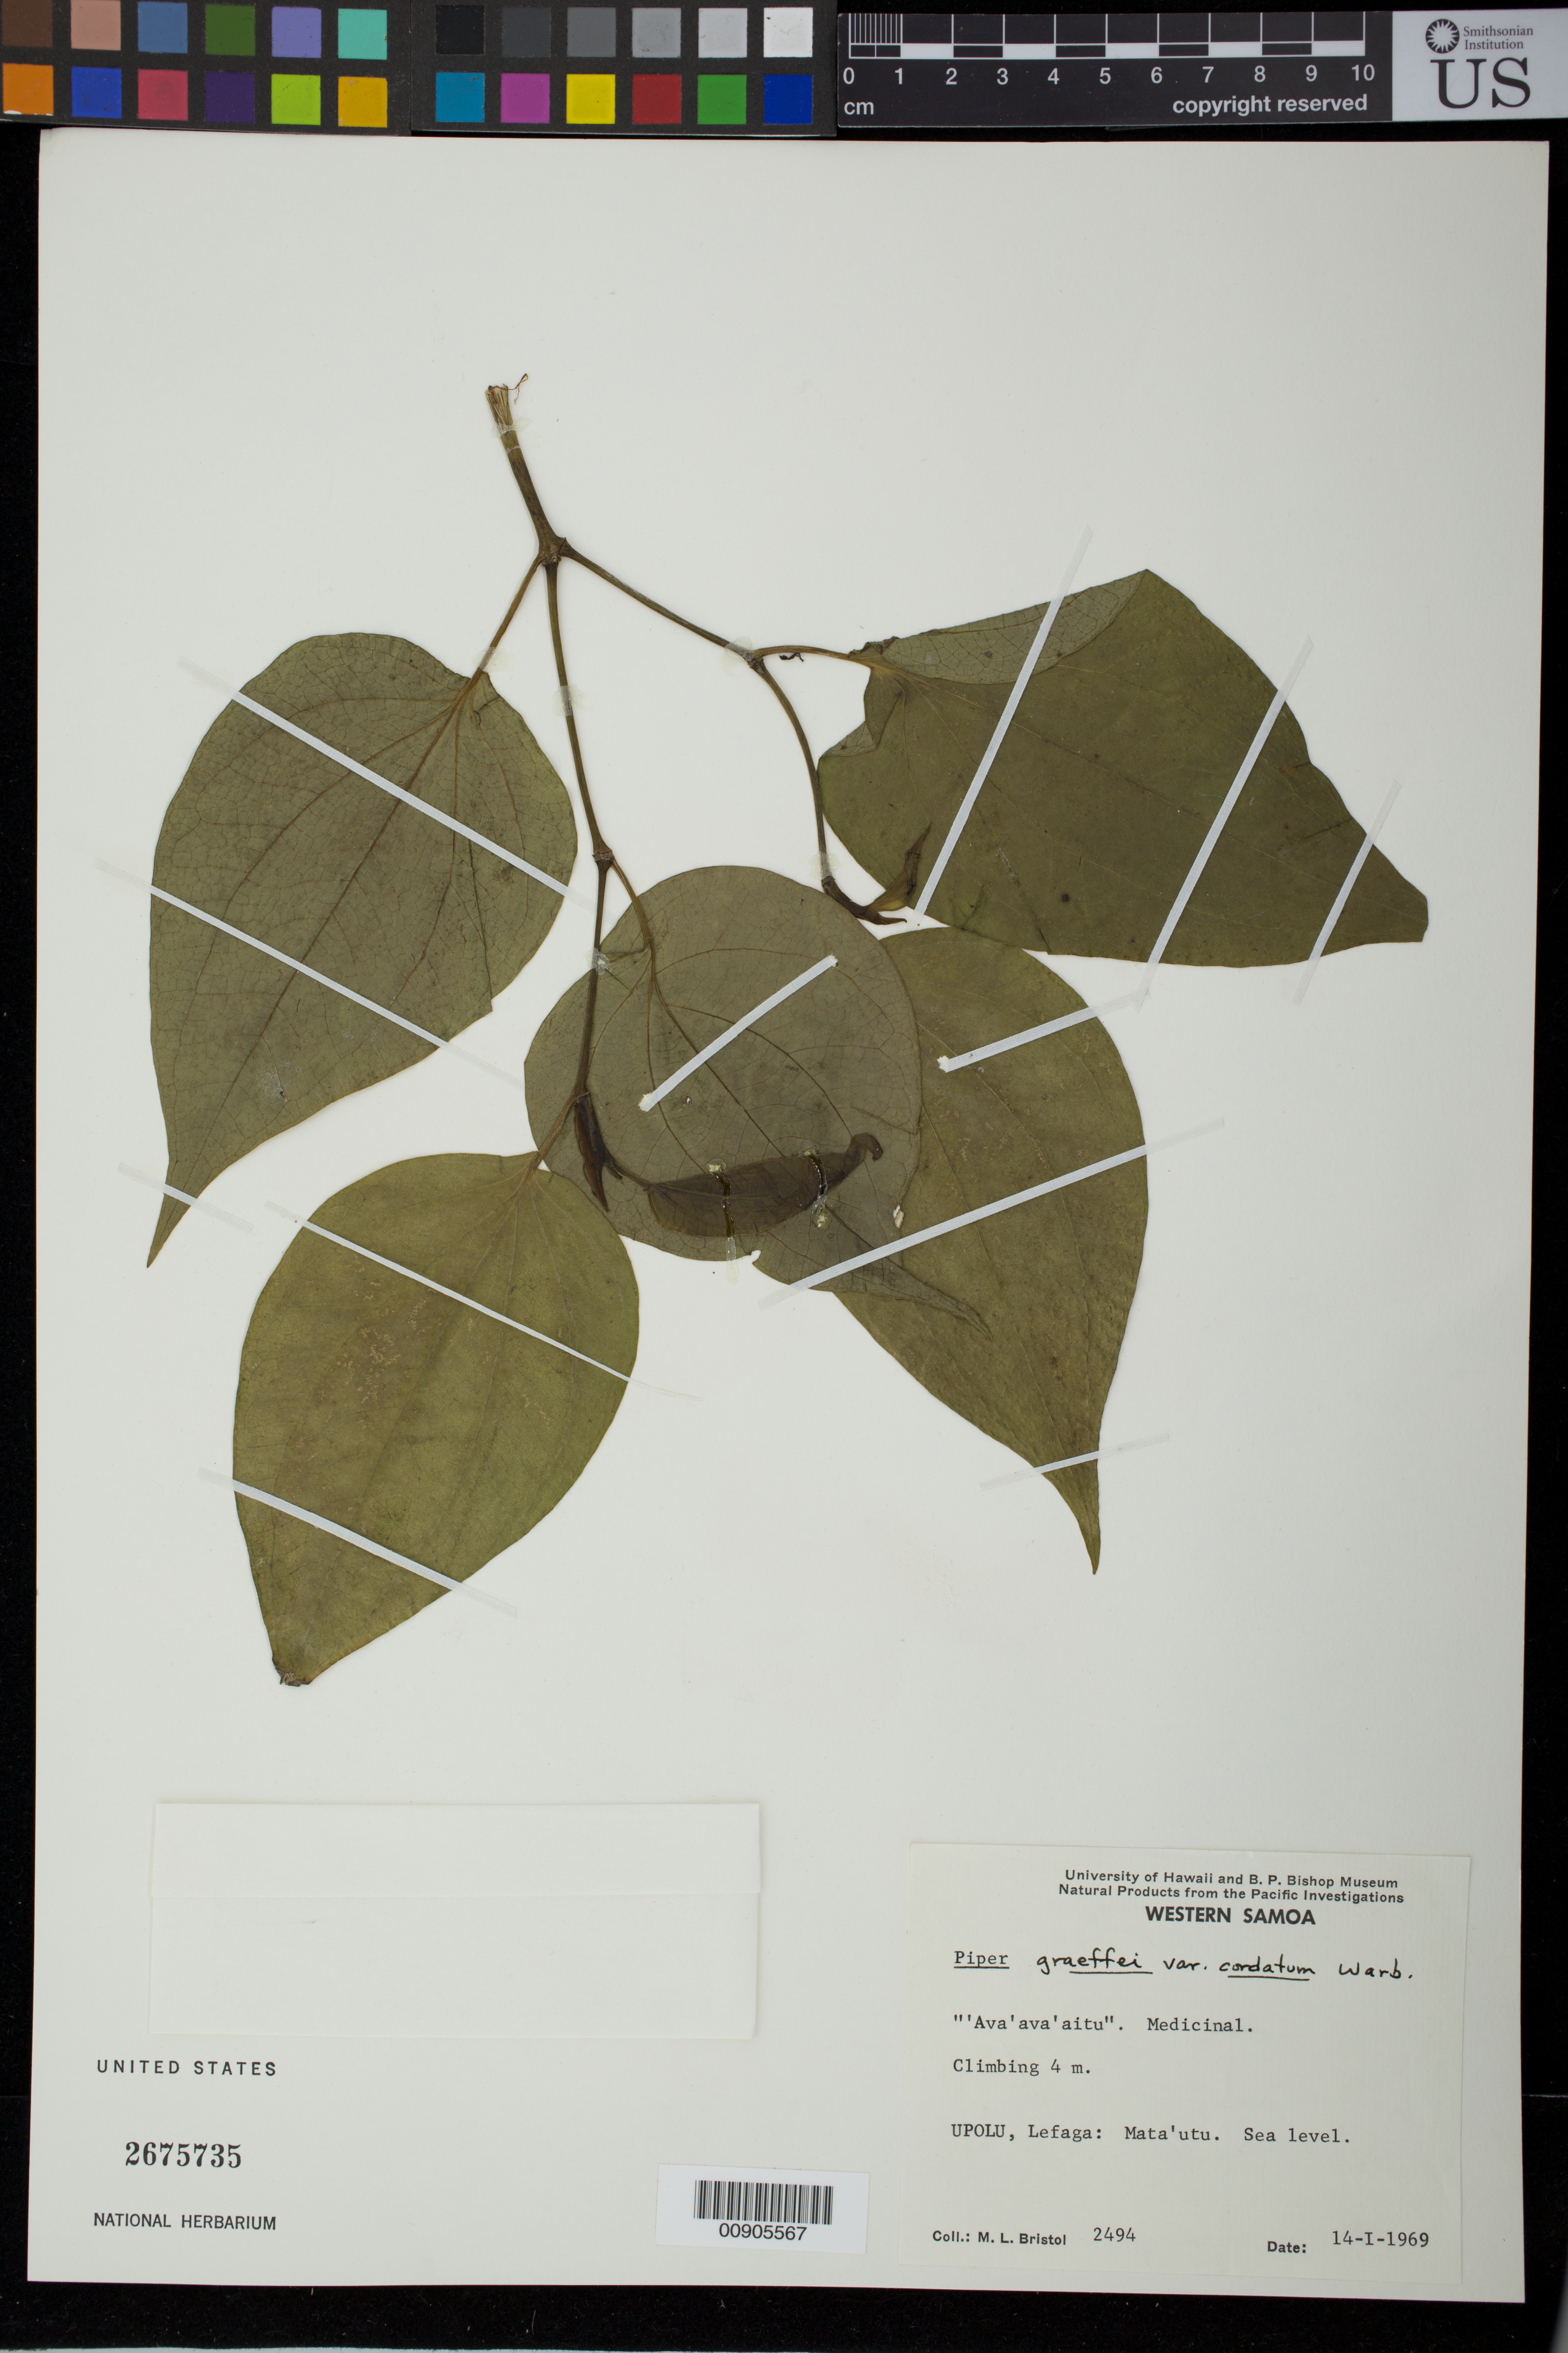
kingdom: Plantae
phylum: Tracheophyta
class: Magnoliopsida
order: Piperales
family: Piperaceae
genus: Piper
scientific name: Piper graeffei var. cordatum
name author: Warb.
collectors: M. L. Bristol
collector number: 2494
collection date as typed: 14 Jan 1969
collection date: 1969-01-14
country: Samoa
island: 'Upolu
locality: Upolu, Lefaga: Mata'utu.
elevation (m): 0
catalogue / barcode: US 2675735